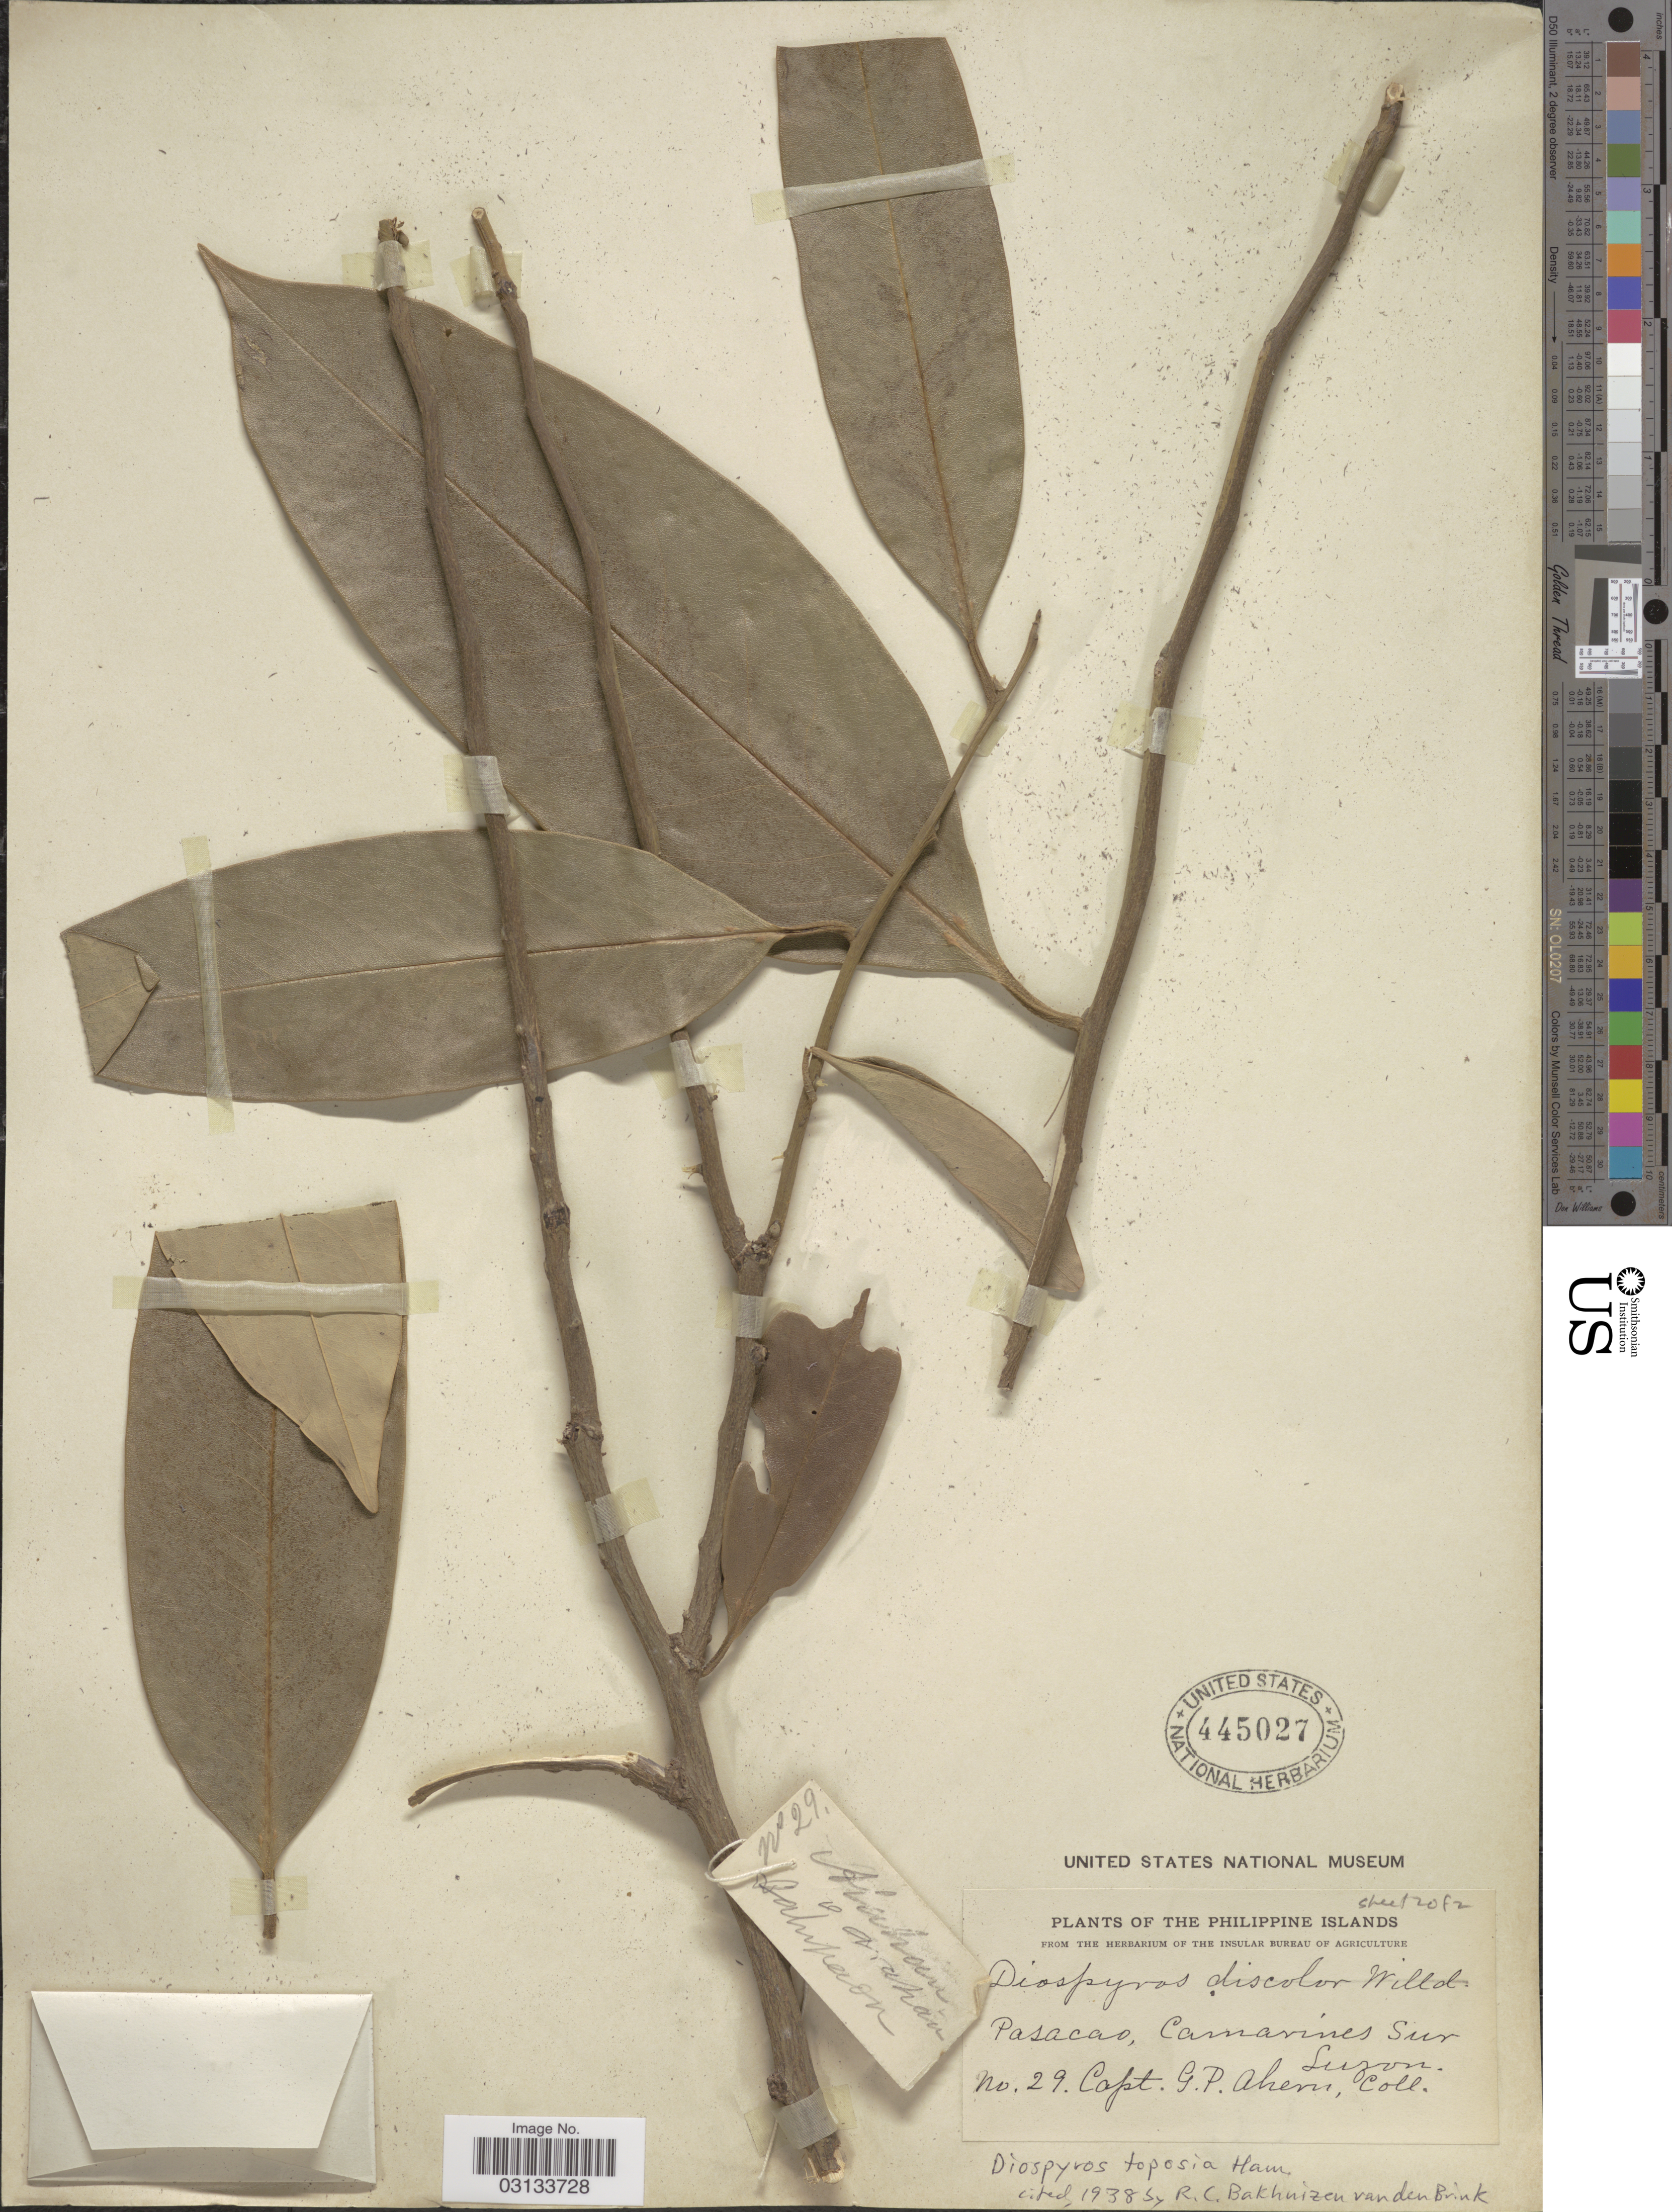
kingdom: Plantae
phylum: Tracheophyta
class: Magnoliopsida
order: Ericales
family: Ebenaceae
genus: Diospyros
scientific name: Diospyros toposia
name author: Buch.-Ham.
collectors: G. Ahern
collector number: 29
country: Philippines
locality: Pasacao, Camarines Sur. Luzon.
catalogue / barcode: US 445027